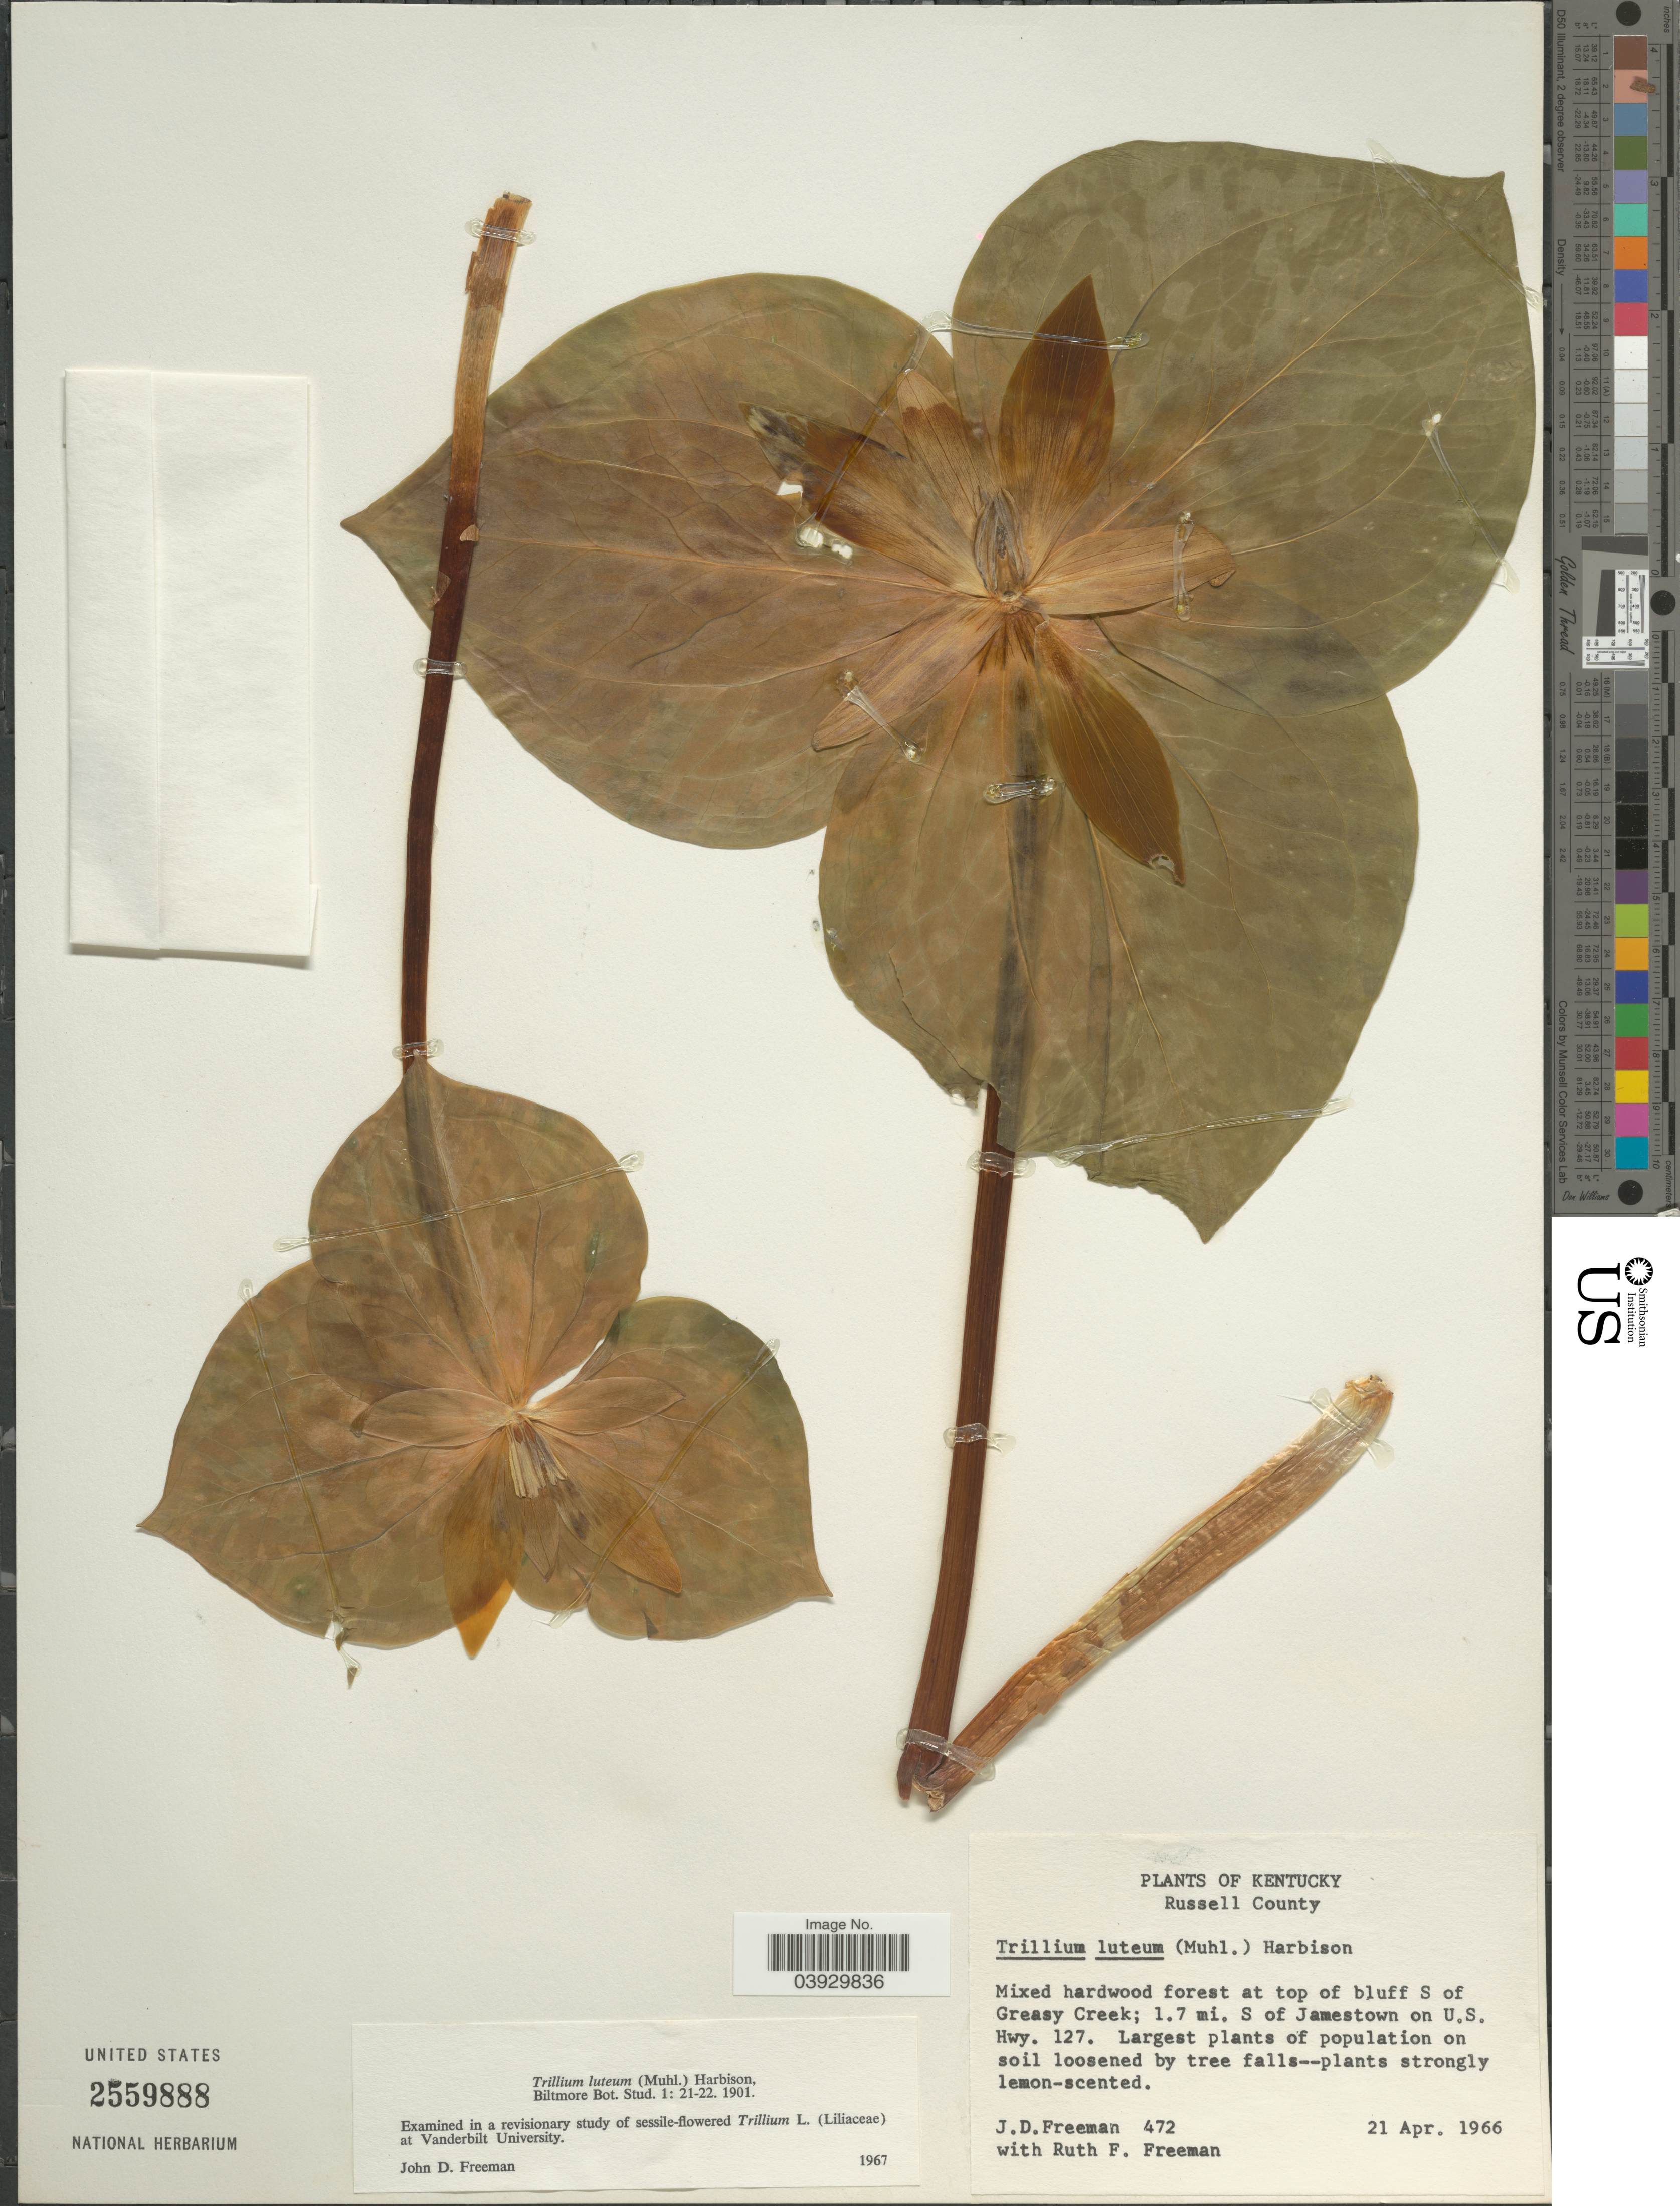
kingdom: Plantae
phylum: Tracheophyta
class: Liliopsida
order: Liliales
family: Melanthiaceae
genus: Trillium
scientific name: Trillium luteum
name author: Harb.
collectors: J. Freeman & R. Freeman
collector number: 472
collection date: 1966-04-21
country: United States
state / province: Kentucky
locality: Russell County. At top of bluff S of Greasy Creek; 1.7 mi. S of Jamestown on U.S. Hwy. 127.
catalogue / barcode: US 2559888